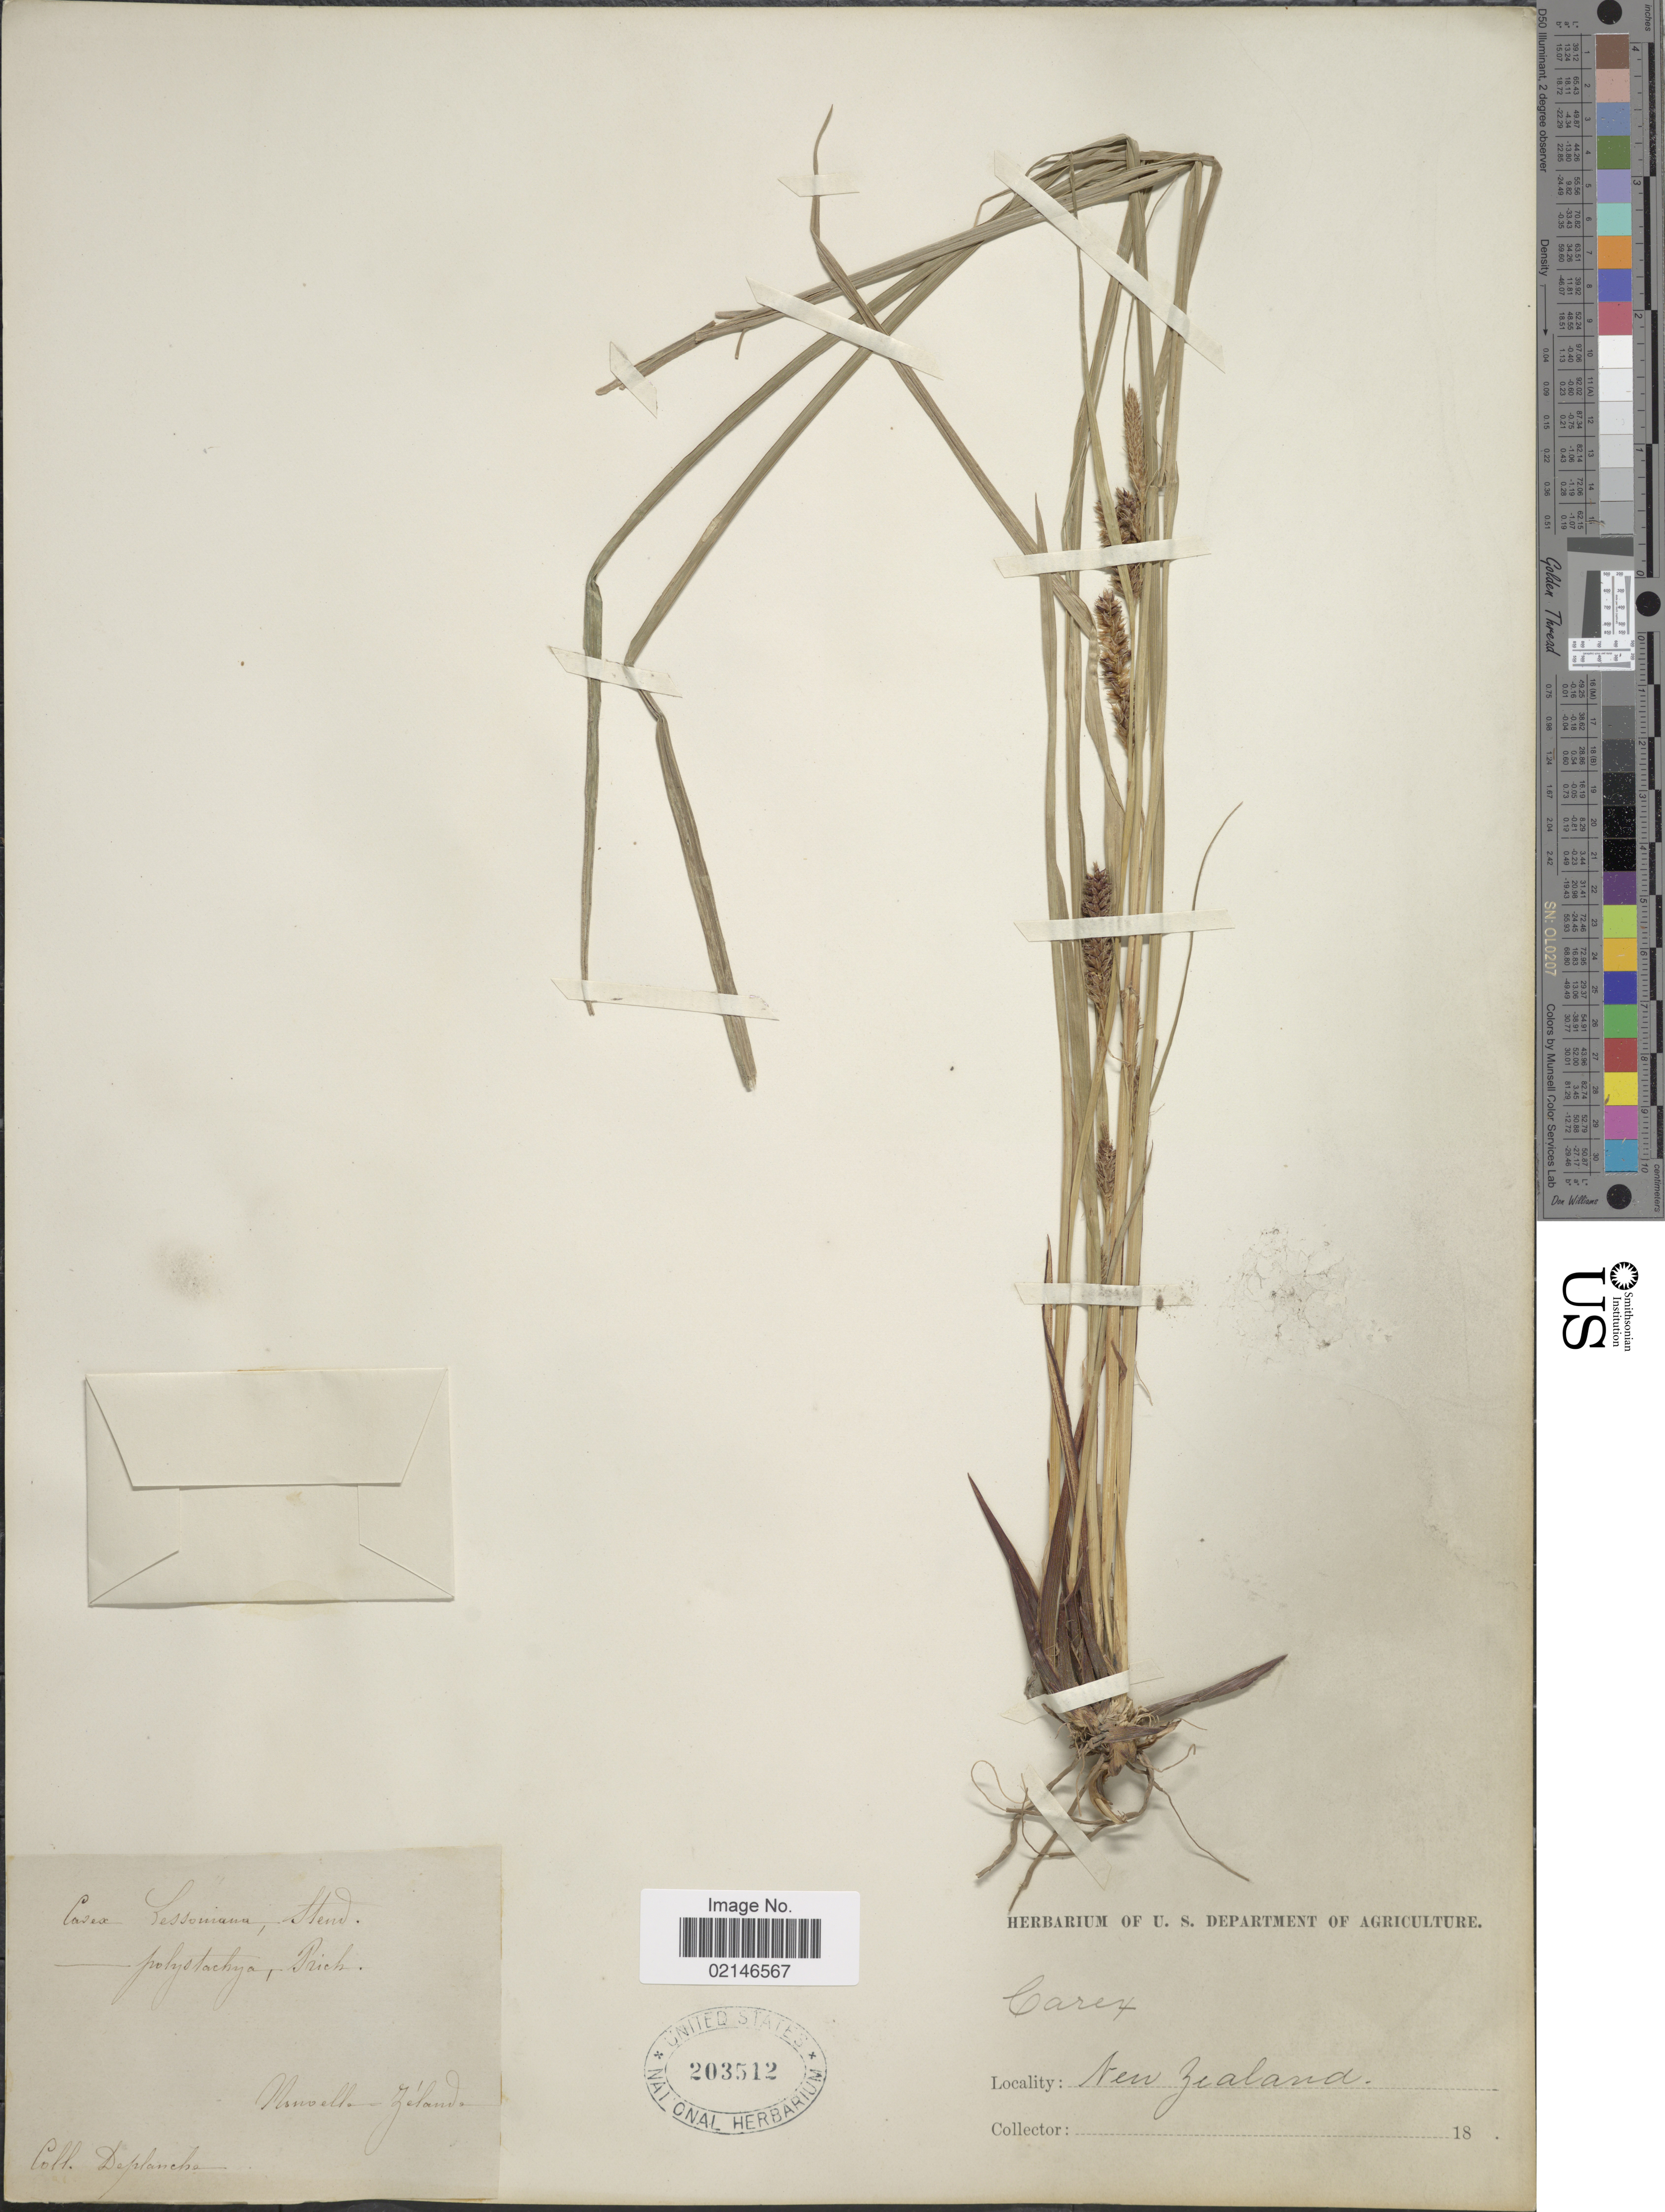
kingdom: Plantae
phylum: Tracheophyta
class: Liliopsida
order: Poales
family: Cyperaceae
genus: Carex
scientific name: Carex geminata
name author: Schkuhr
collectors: Deplanche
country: New Zealand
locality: Nouvelle Zelande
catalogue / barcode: US 203512